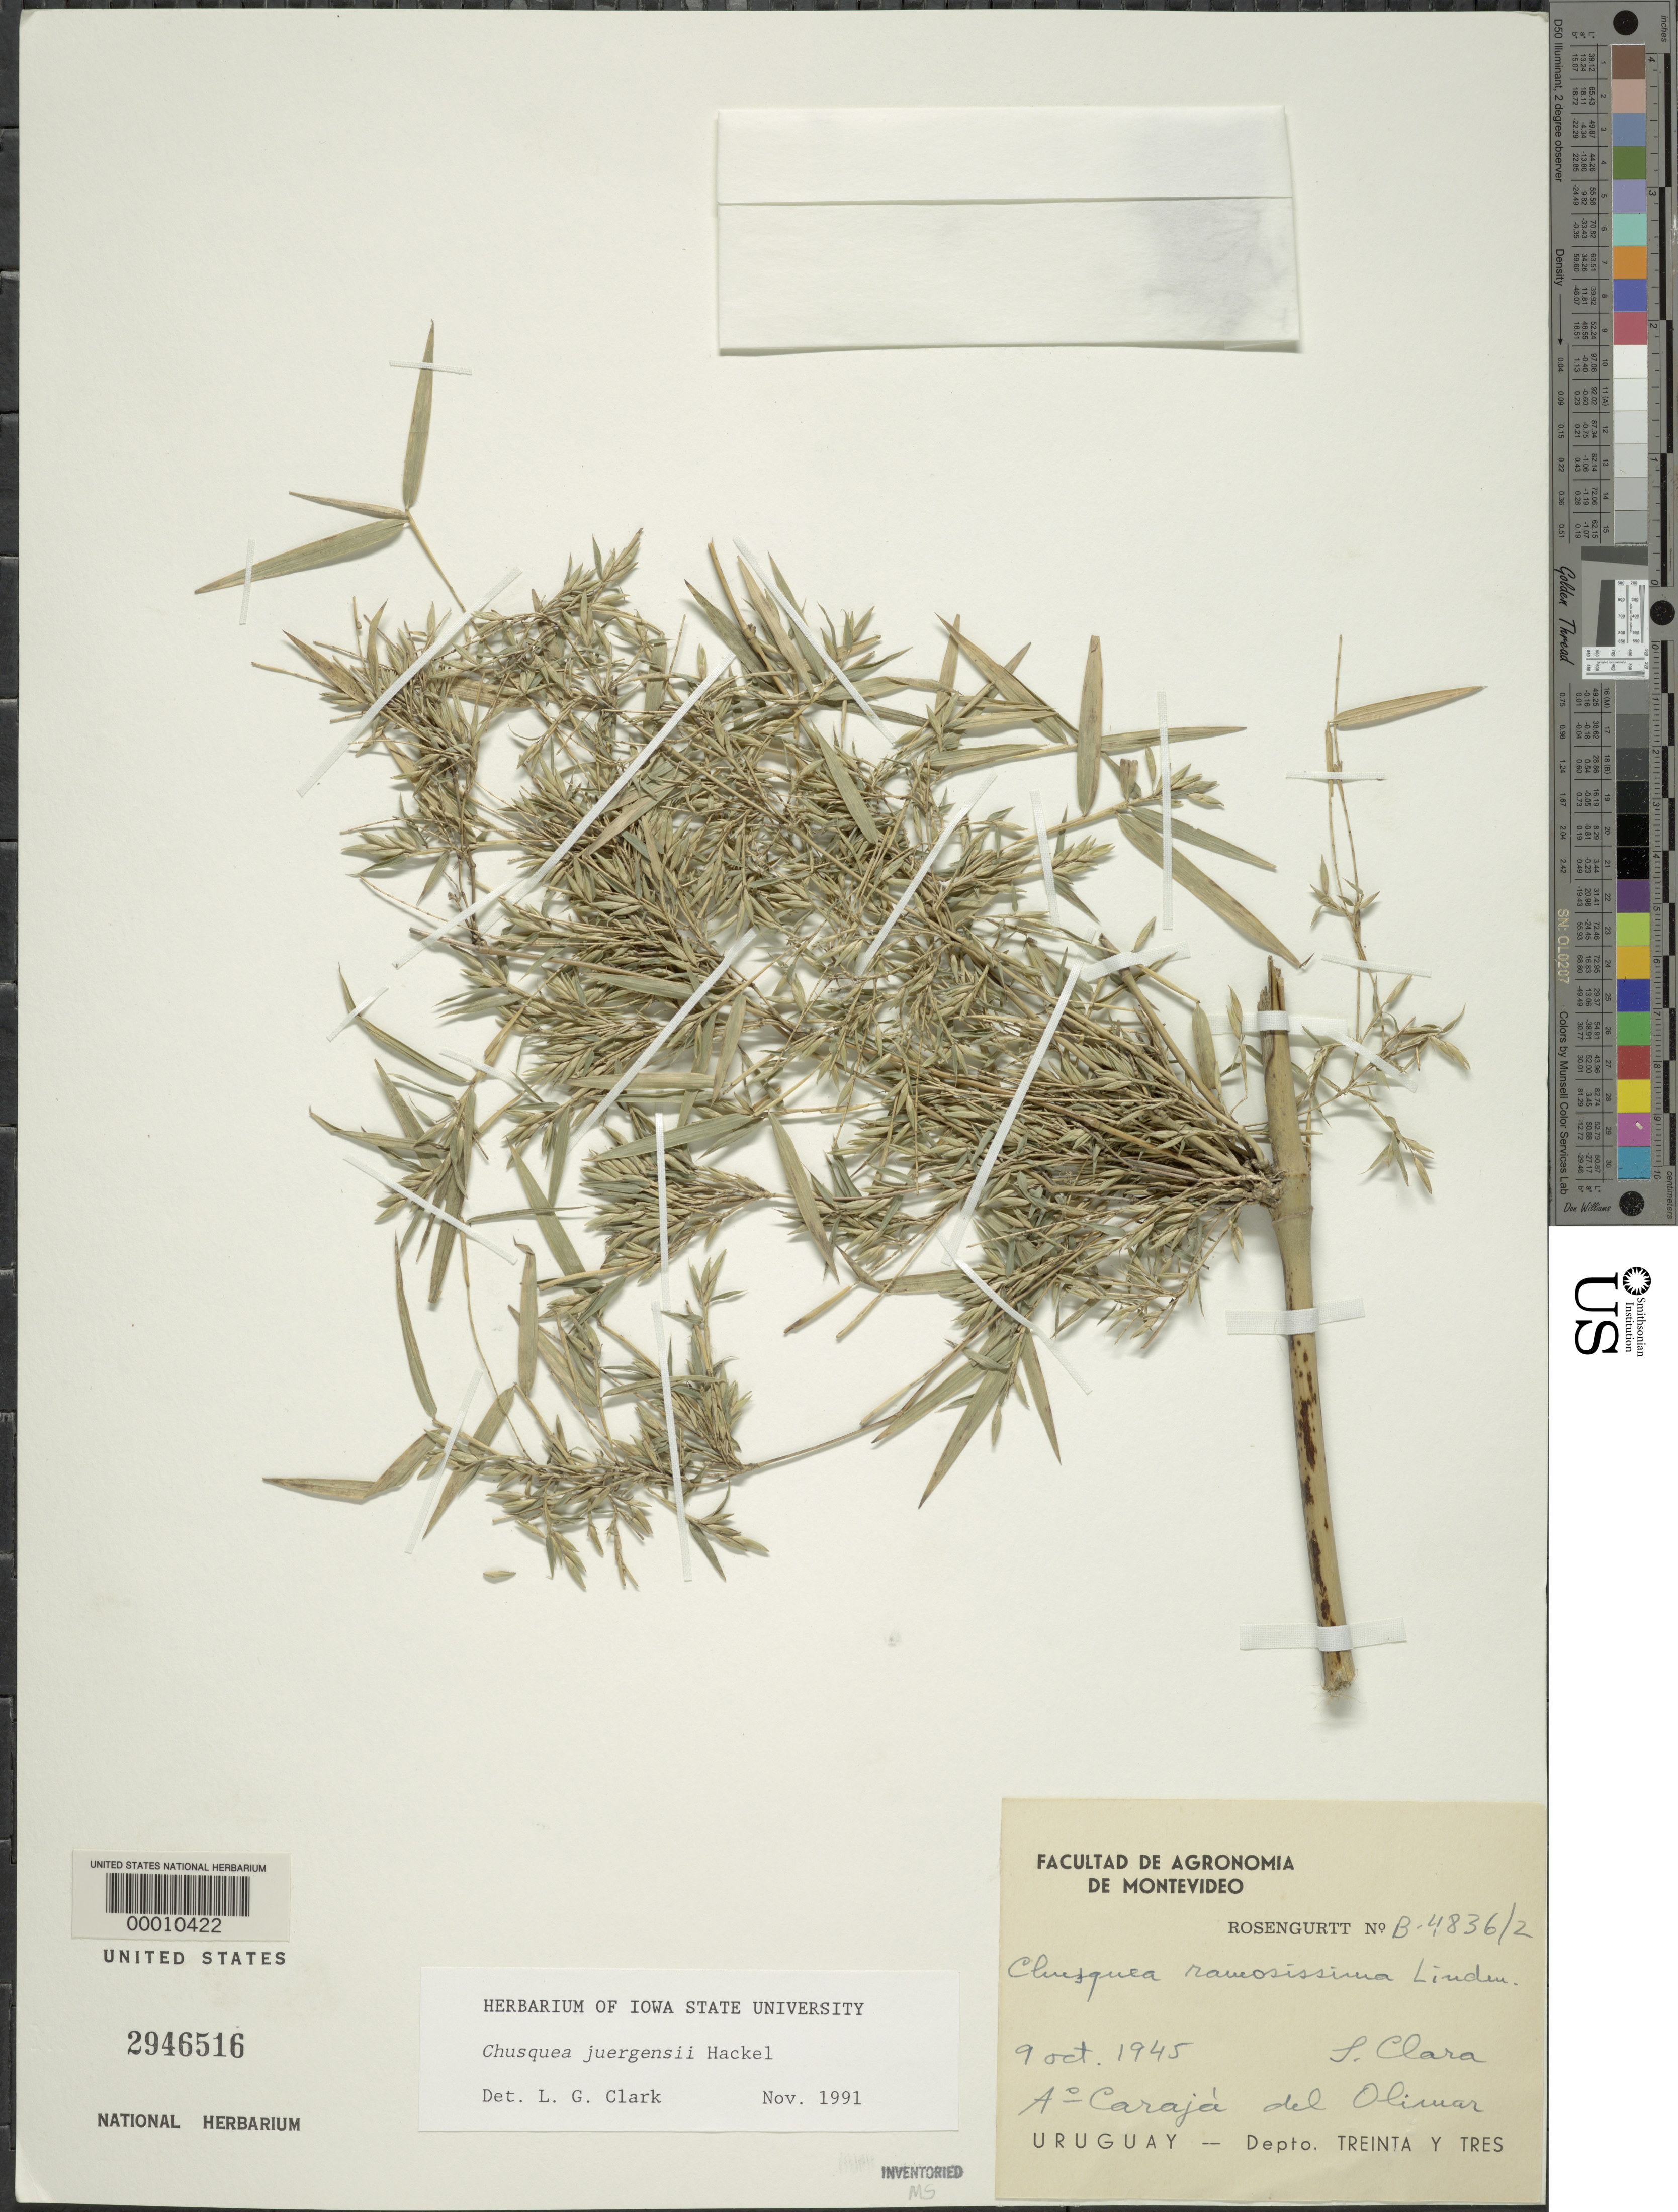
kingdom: Plantae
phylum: Tracheophyta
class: Liliopsida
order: Poales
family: Poaceae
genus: Chusquea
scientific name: Chusquea juergensii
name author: Hack.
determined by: Clark, Lynn G., (ISC), Iowa State University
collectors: B. Rosengurtt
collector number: B-4836/2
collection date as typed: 09 Oct 1945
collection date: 1945-10-09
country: Uruguay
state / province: Treinta Y Tres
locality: Caraja del oliwar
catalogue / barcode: US 2946516